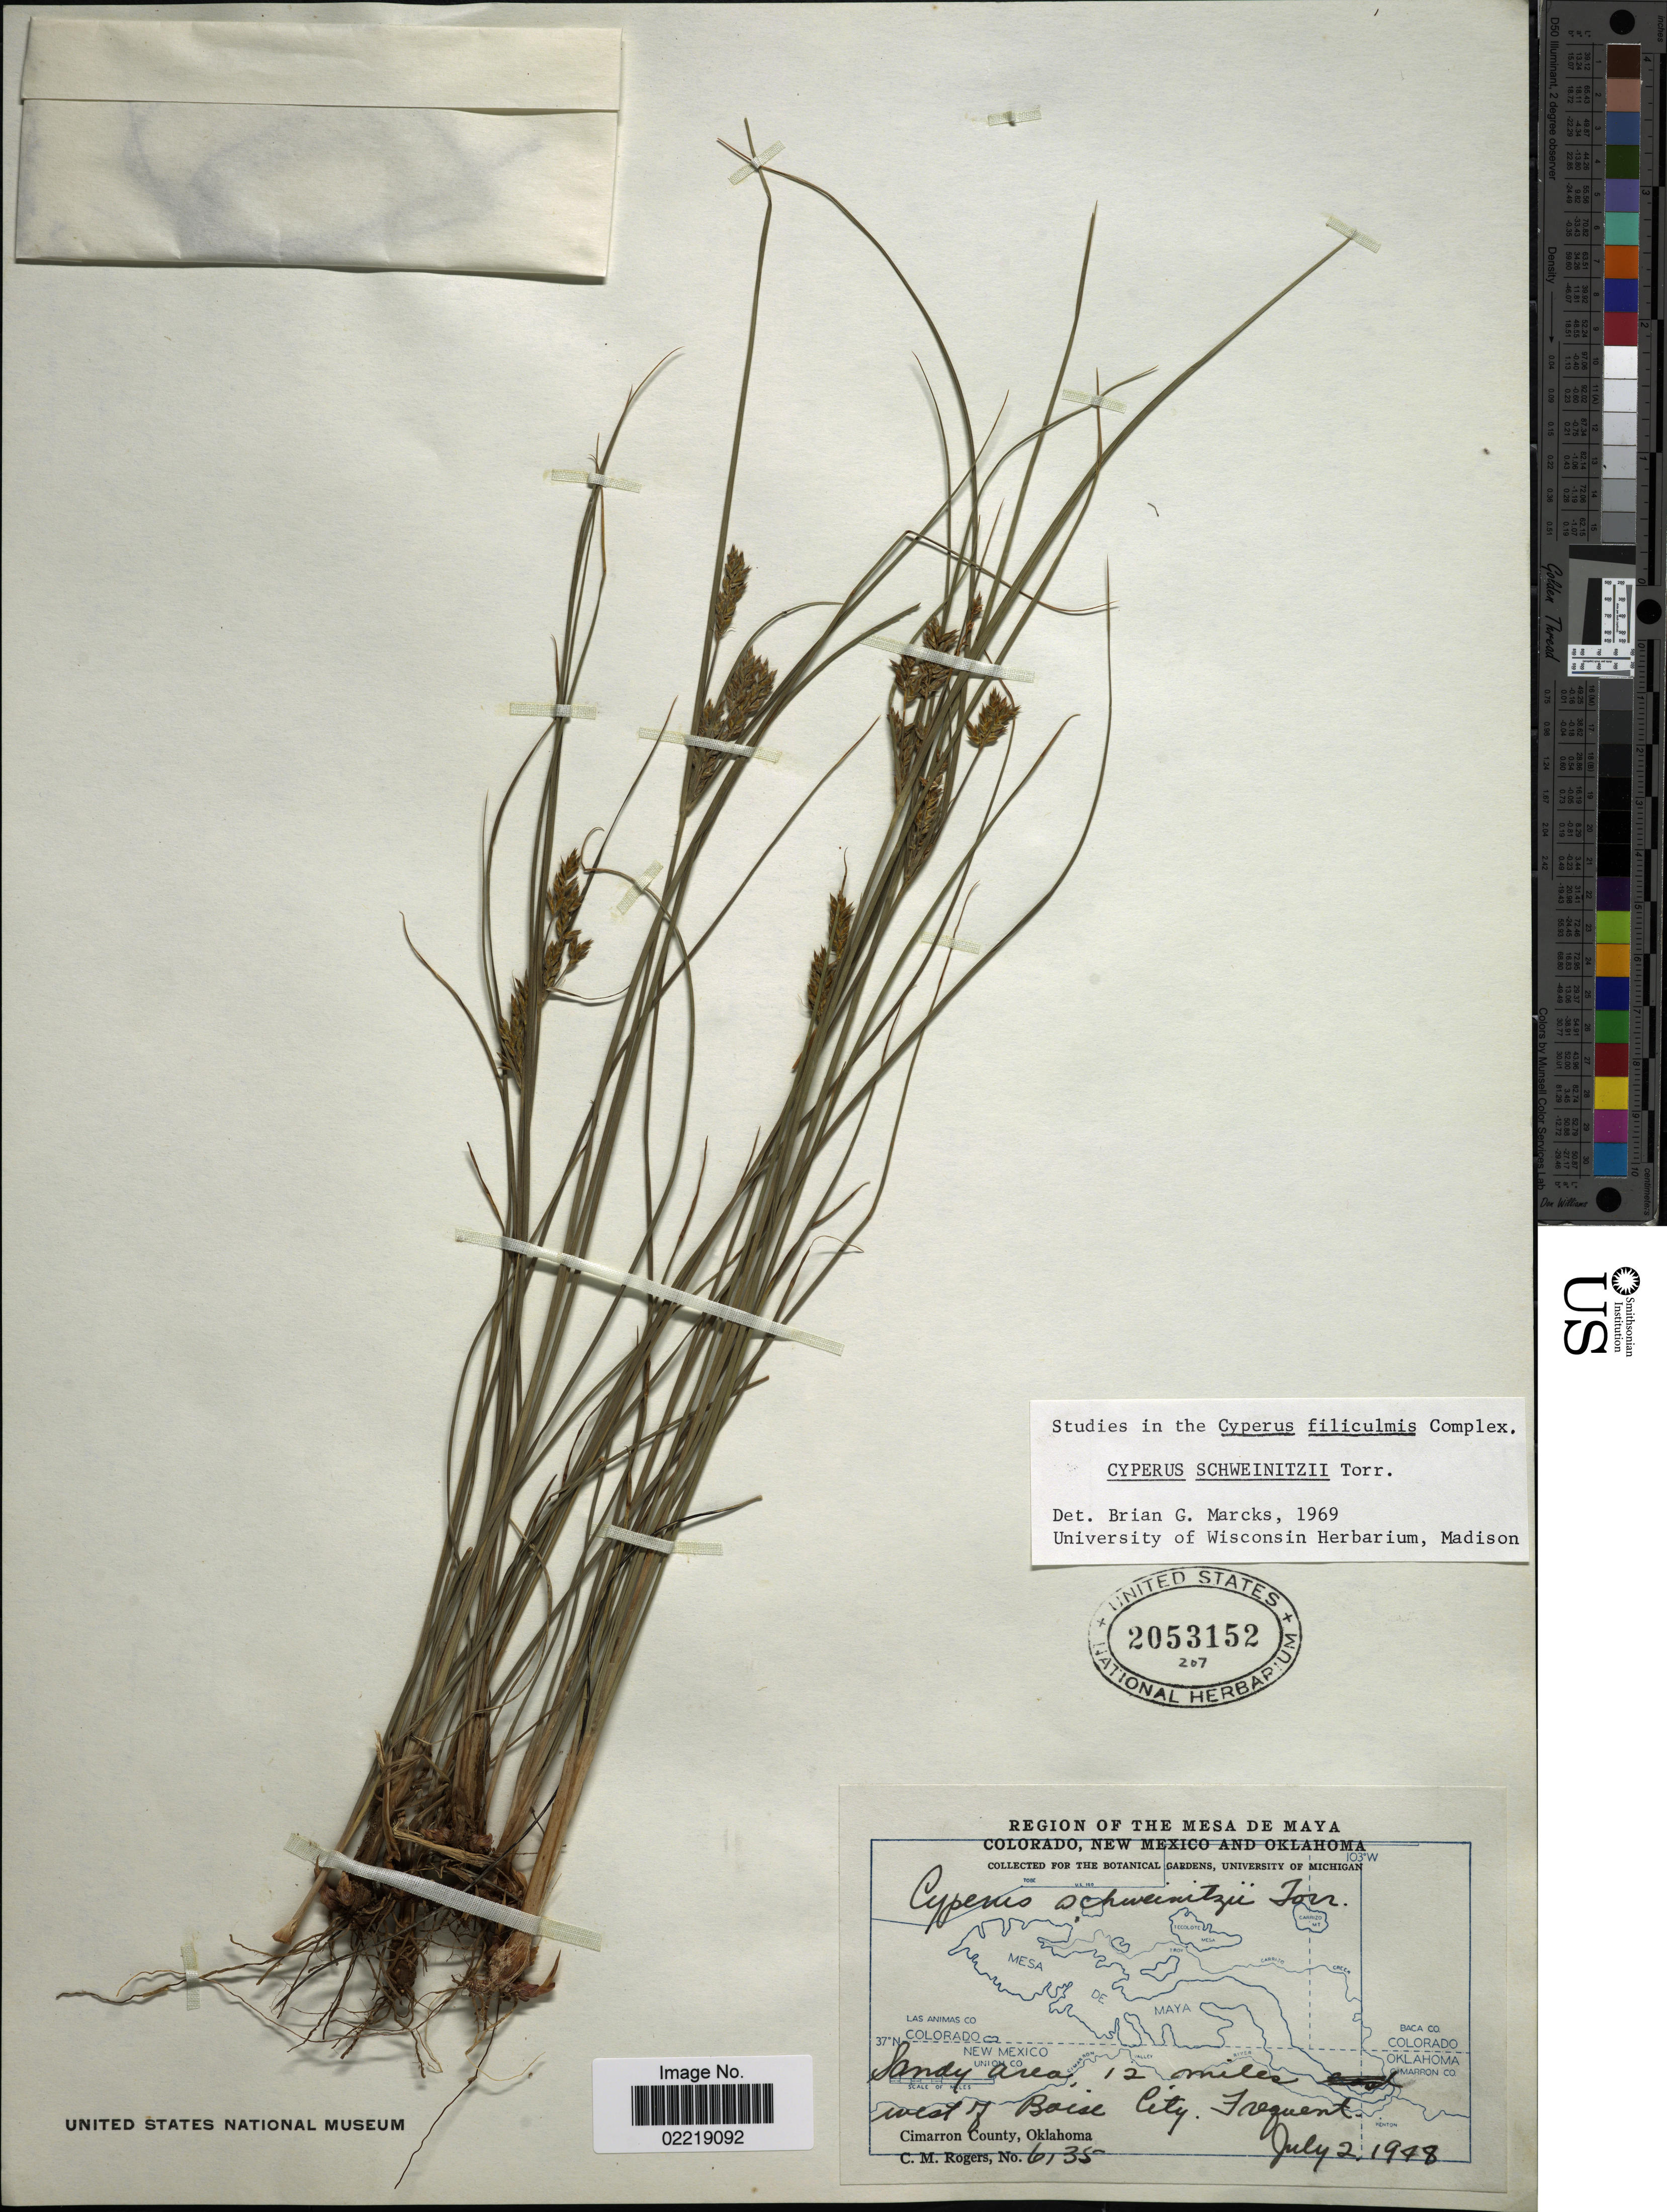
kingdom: Plantae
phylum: Tracheophyta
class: Liliopsida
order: Poales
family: Cyperaceae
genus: Cyperus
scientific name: Cyperus schweinitzii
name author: Torr.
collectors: C. M. Rogers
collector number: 6135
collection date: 1948-07-02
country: United States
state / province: Oklahoma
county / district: Cimarron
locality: Sandy areas, 12 miles west of Boise City, Cimarron County.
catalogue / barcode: US 2053152